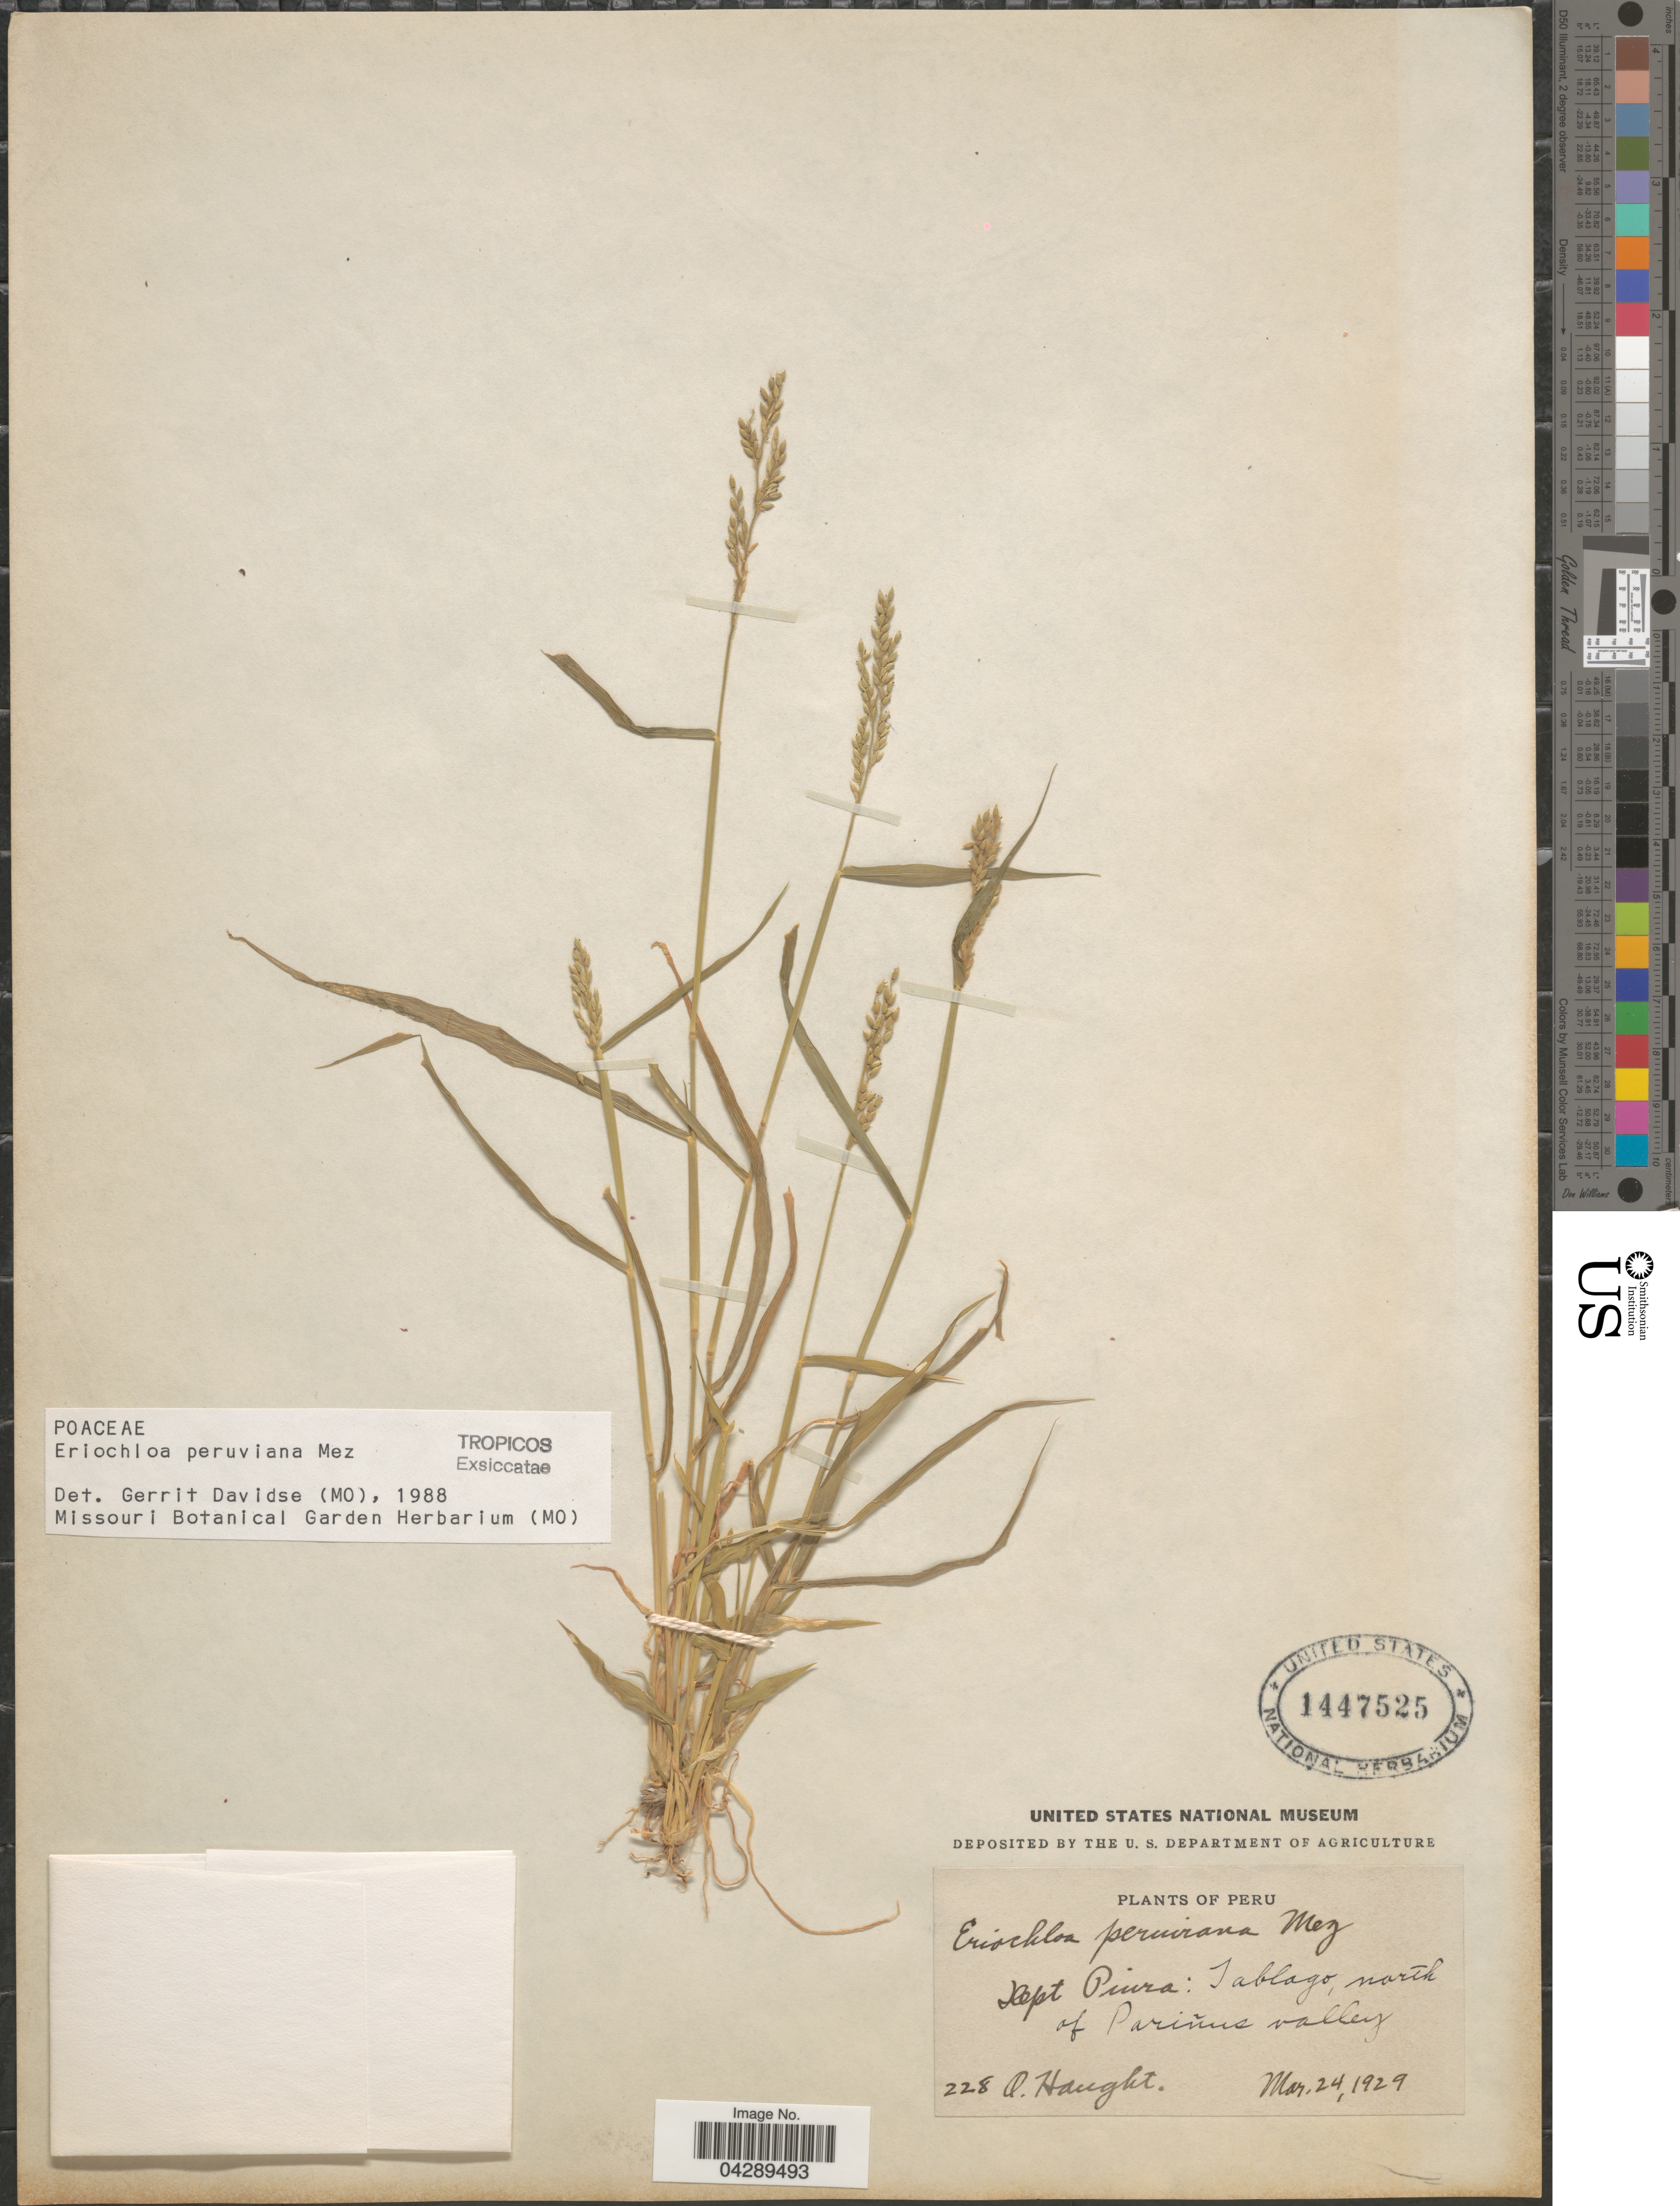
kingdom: Plantae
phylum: Tracheophyta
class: Liliopsida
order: Poales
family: Poaceae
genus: Eriochloa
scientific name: Eriochloa peruviana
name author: Mez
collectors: O. Haught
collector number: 228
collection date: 1929-03-24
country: Peru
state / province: Piura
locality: Dept Piura: Tablago, north of Pariñus valley.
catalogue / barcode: US 1447525